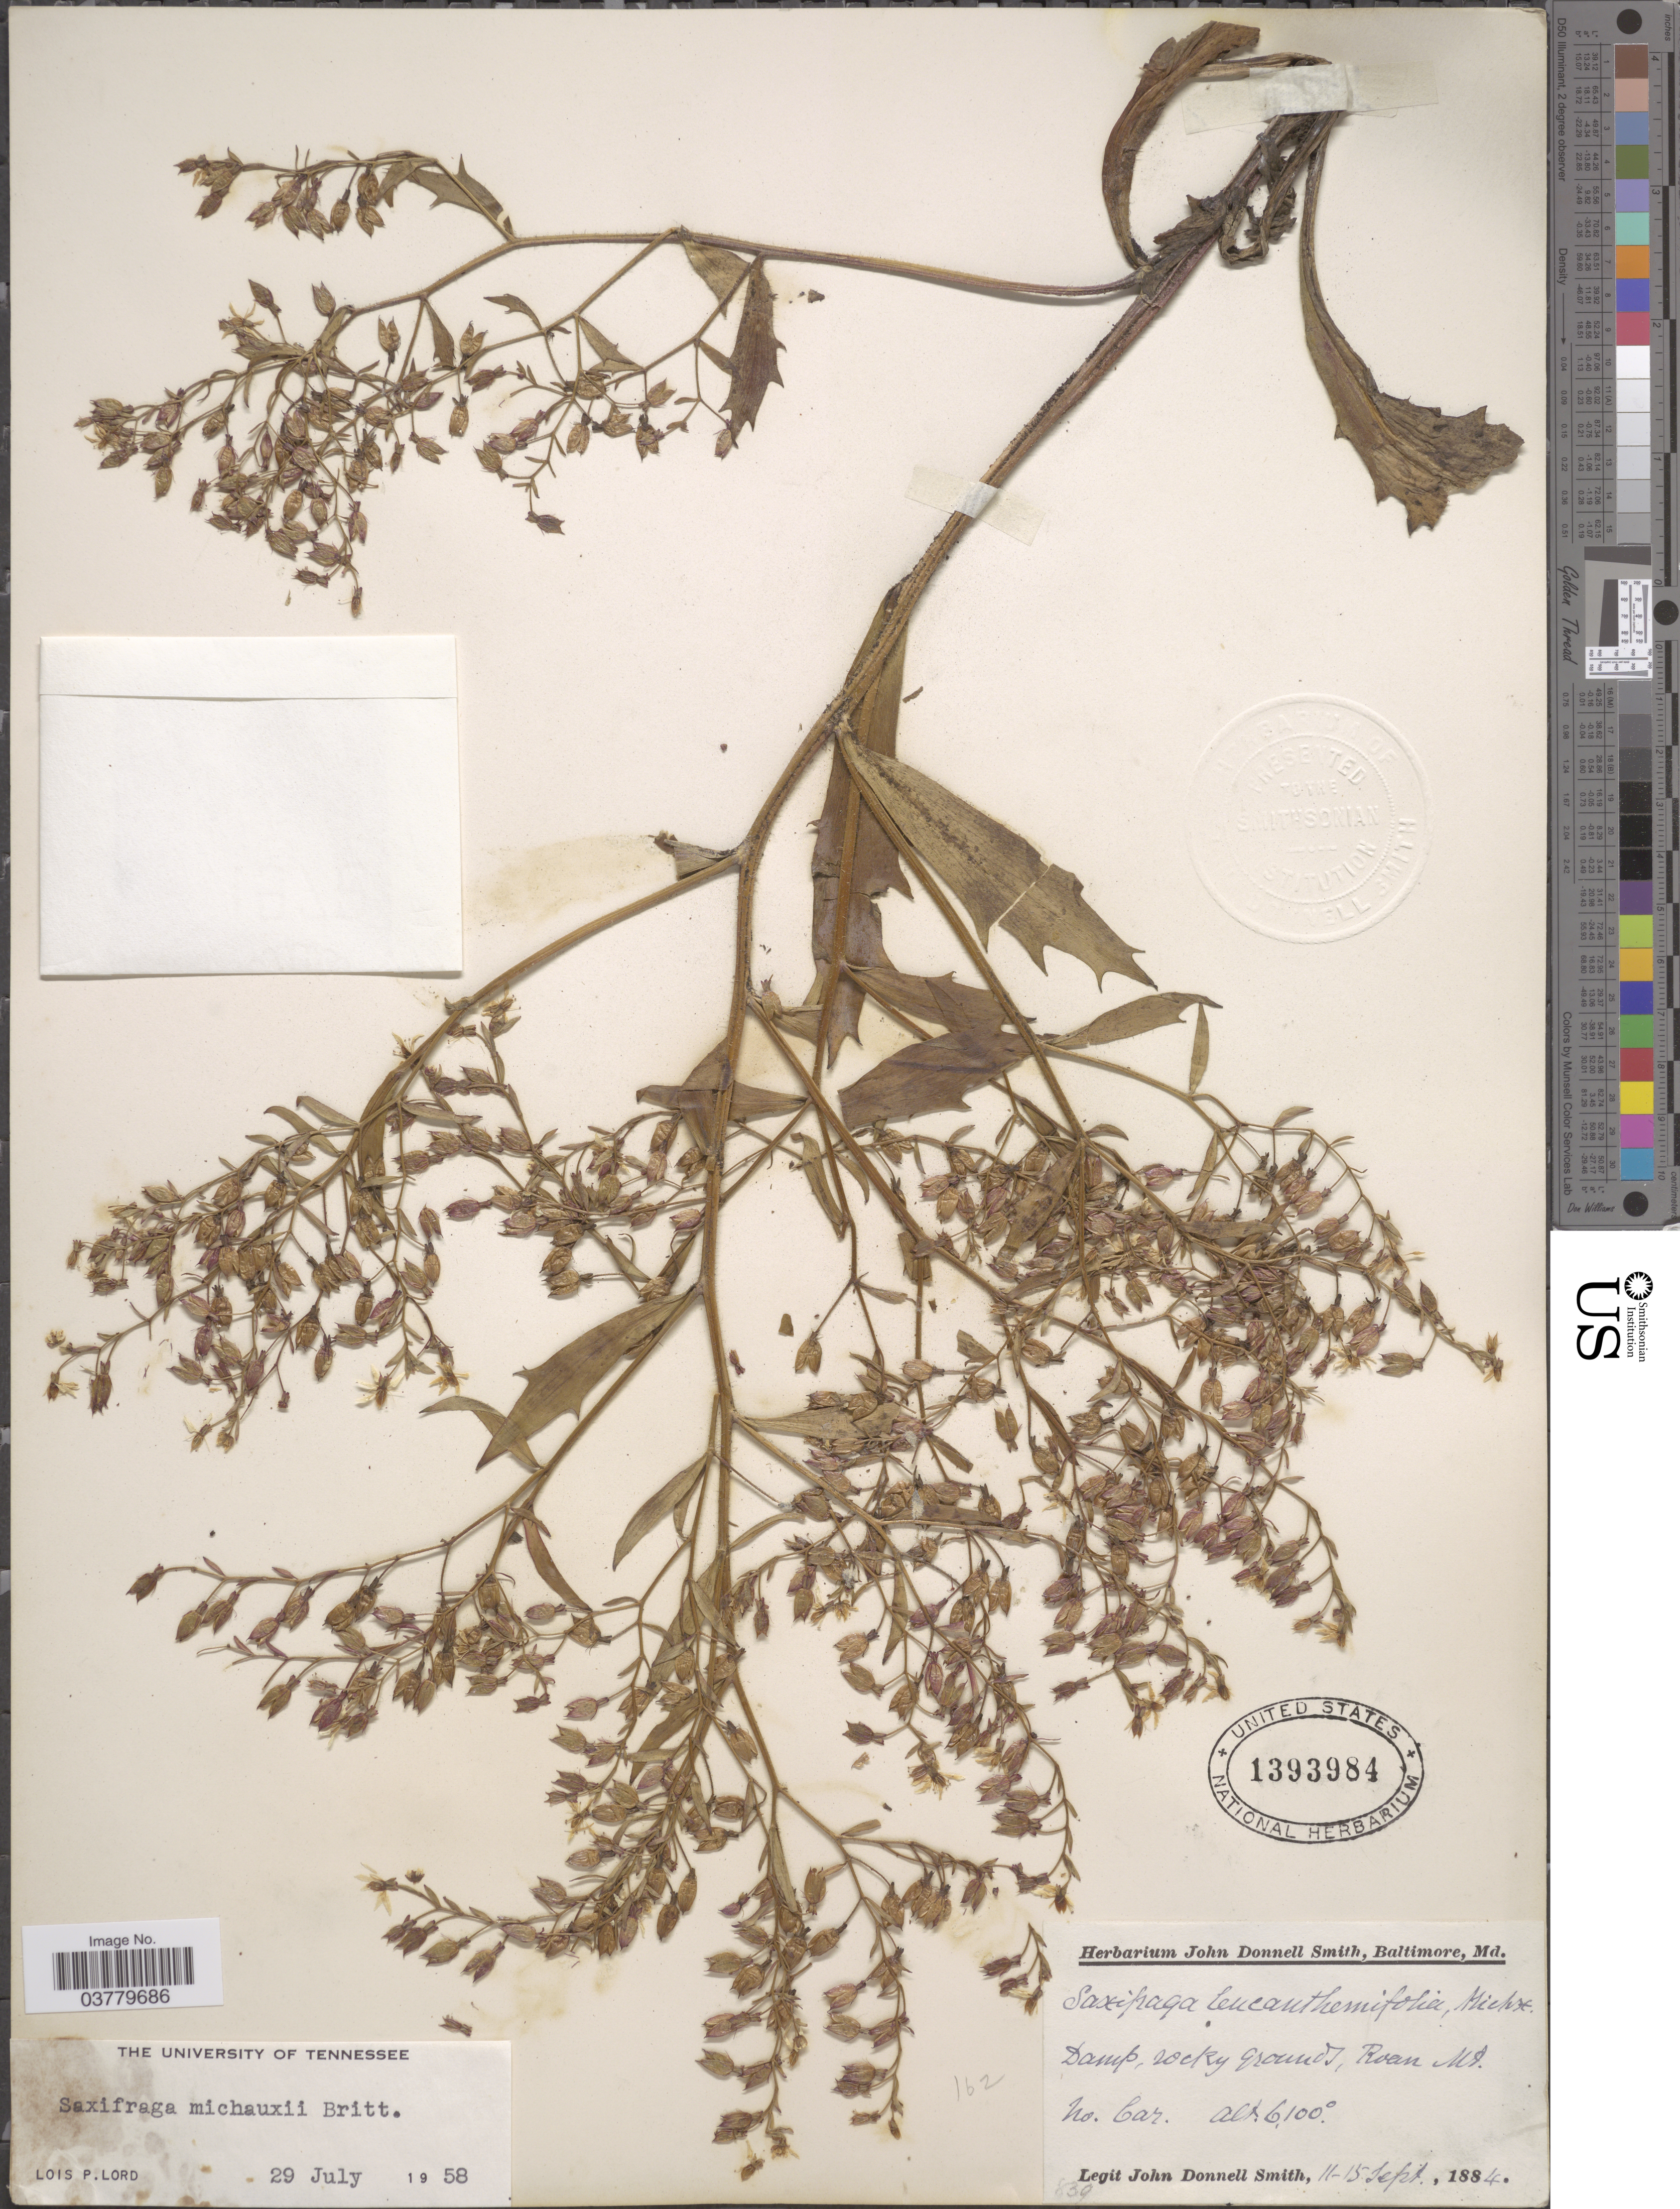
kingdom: Plantae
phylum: Tracheophyta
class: Magnoliopsida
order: Saxifragales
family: Saxifragaceae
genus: Micranthes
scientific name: Micranthes petiolaris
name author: (Raf.) Bush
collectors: J. Donnell Smith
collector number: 839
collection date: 1884-09-11/1884-09-15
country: United States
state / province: North Carolina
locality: Roan Mt.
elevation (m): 1859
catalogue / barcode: US 1393984